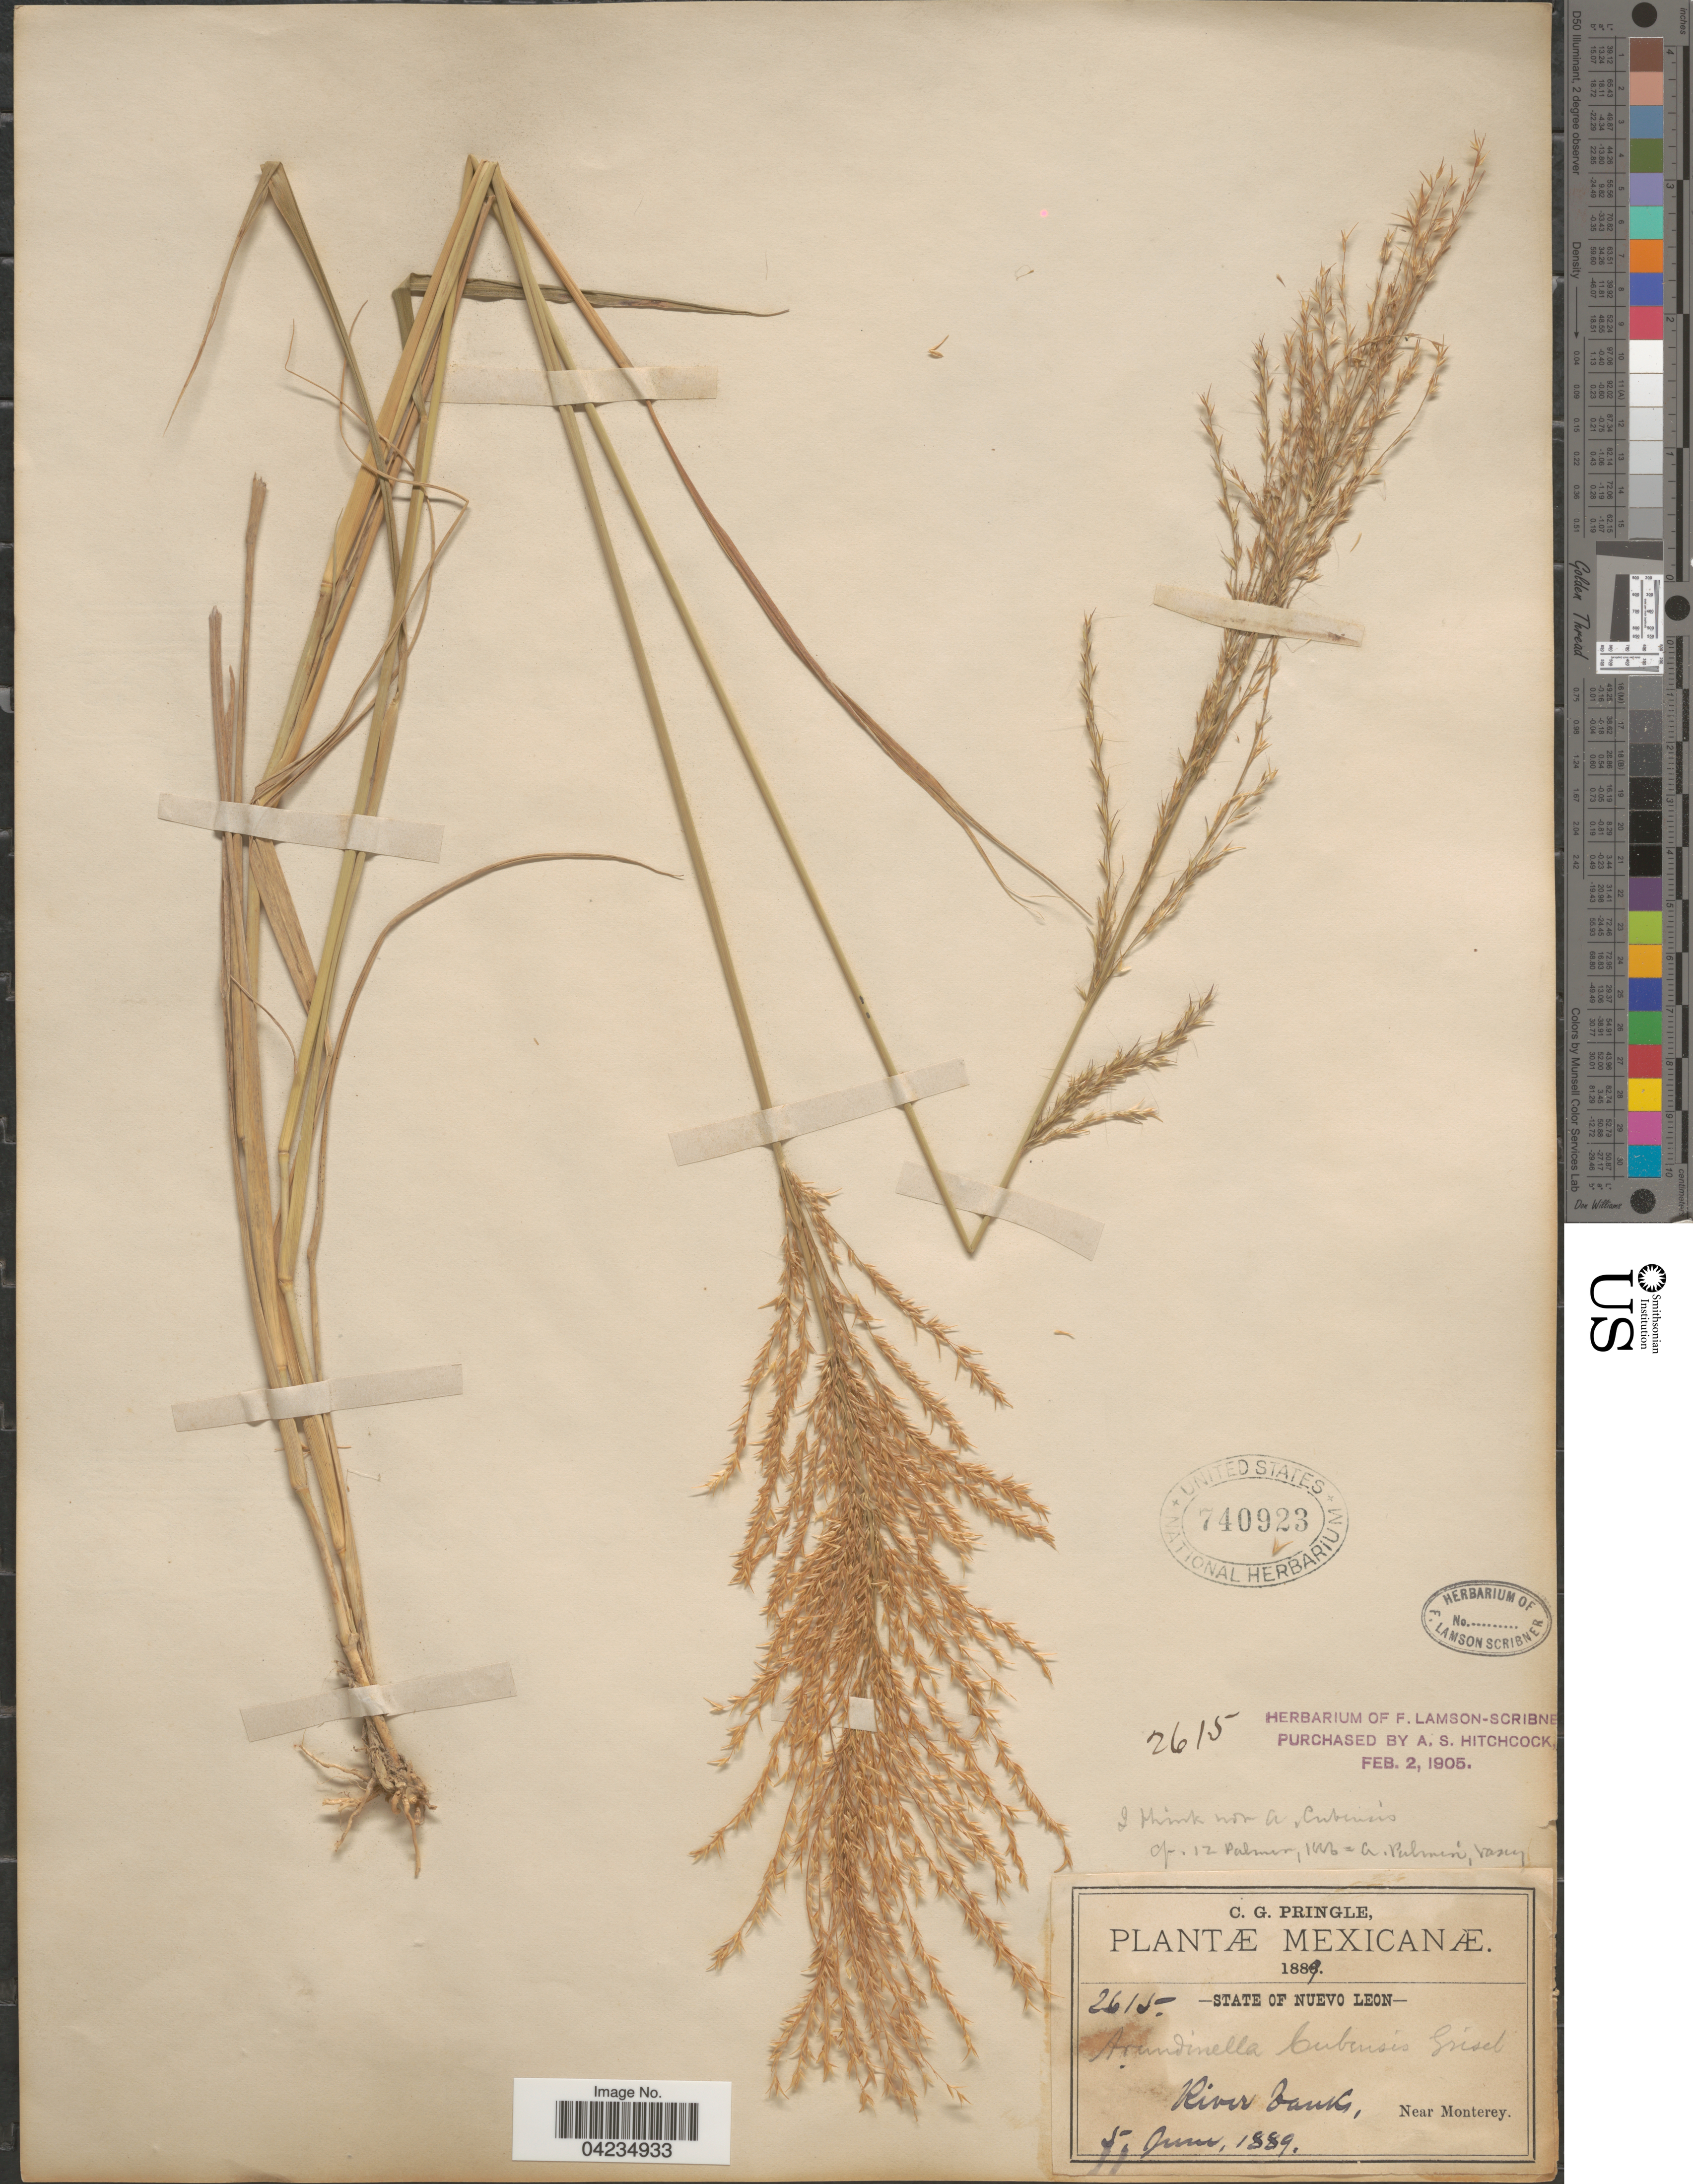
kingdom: Plantae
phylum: Tracheophyta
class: Liliopsida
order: Poales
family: Poaceae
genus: Arundinella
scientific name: Arundinella berteroniana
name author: (Schult.) Hitchc. & Chase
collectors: C. G. Pringle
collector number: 2615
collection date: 1889-06-05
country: Mexico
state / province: Nuevo León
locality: River bank, Near Monterey.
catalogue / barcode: US 740923